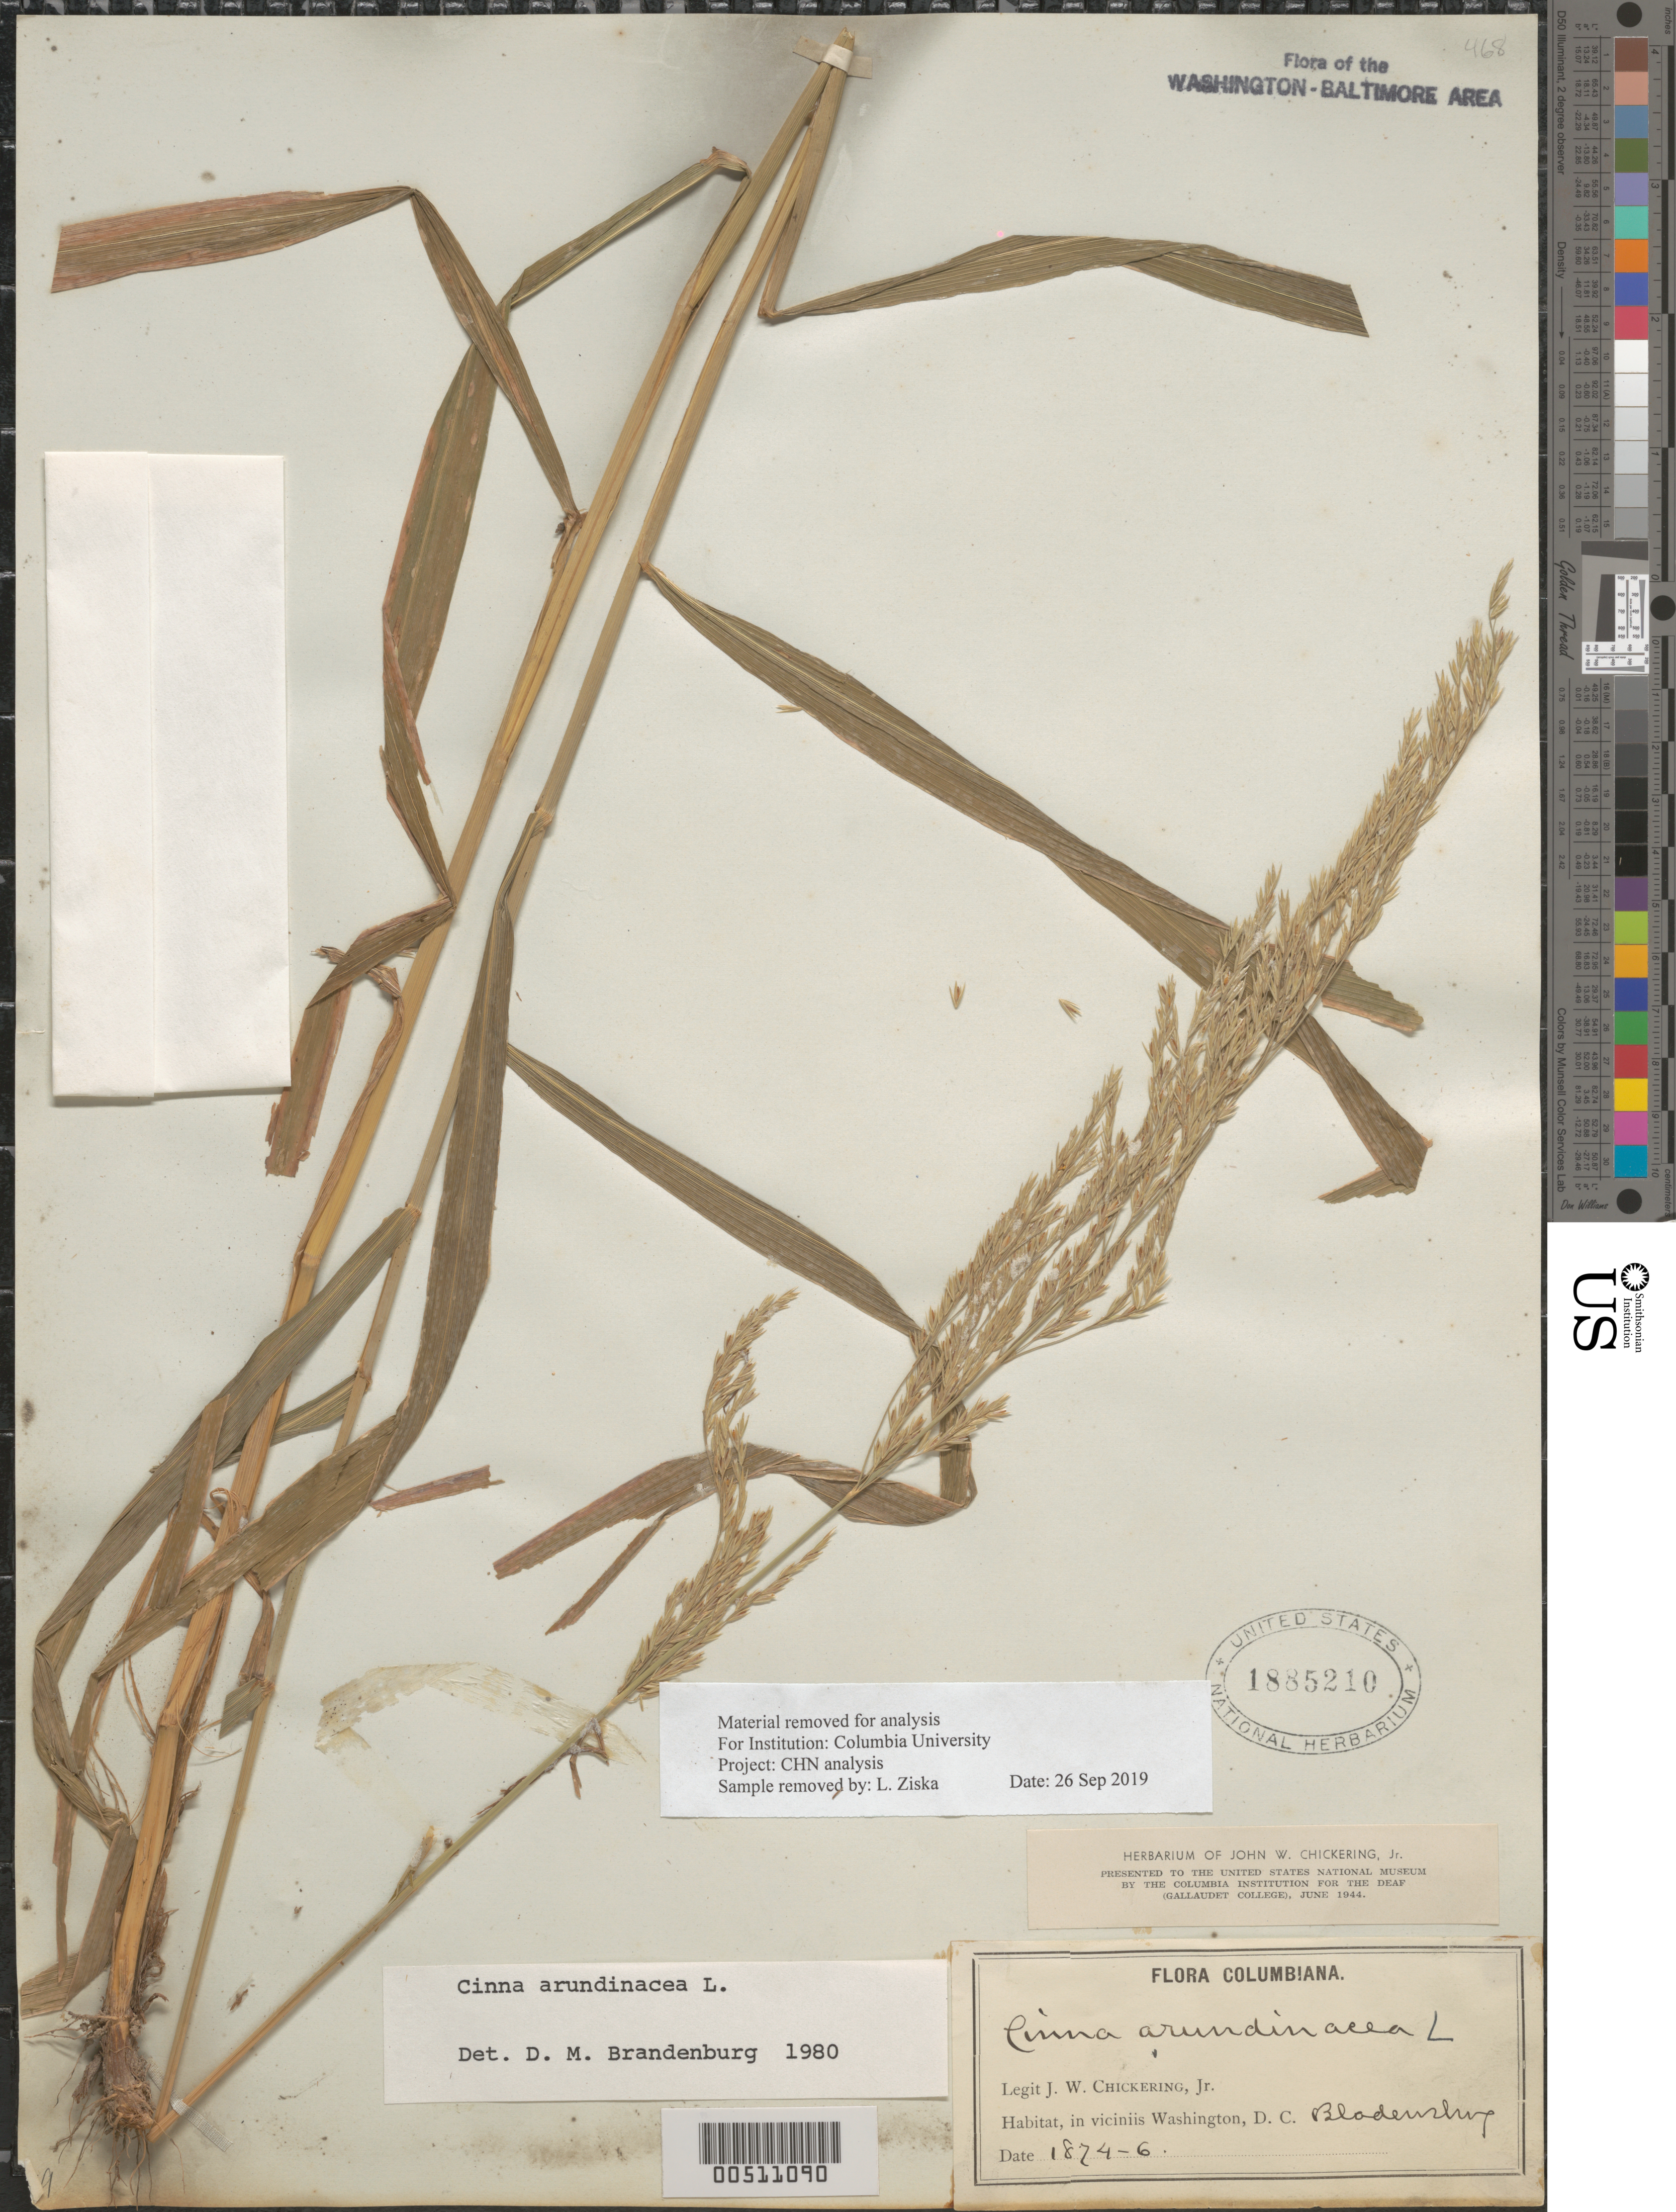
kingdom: Plantae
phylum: Tracheophyta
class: Liliopsida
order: Poales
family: Poaceae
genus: Cinna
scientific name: Cinna arundinacea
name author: L.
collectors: J. W. Chickering Jr.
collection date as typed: Jun 1874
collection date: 1874-06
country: United States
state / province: Maryland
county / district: Prince George's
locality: Bladensburg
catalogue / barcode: US 1885210